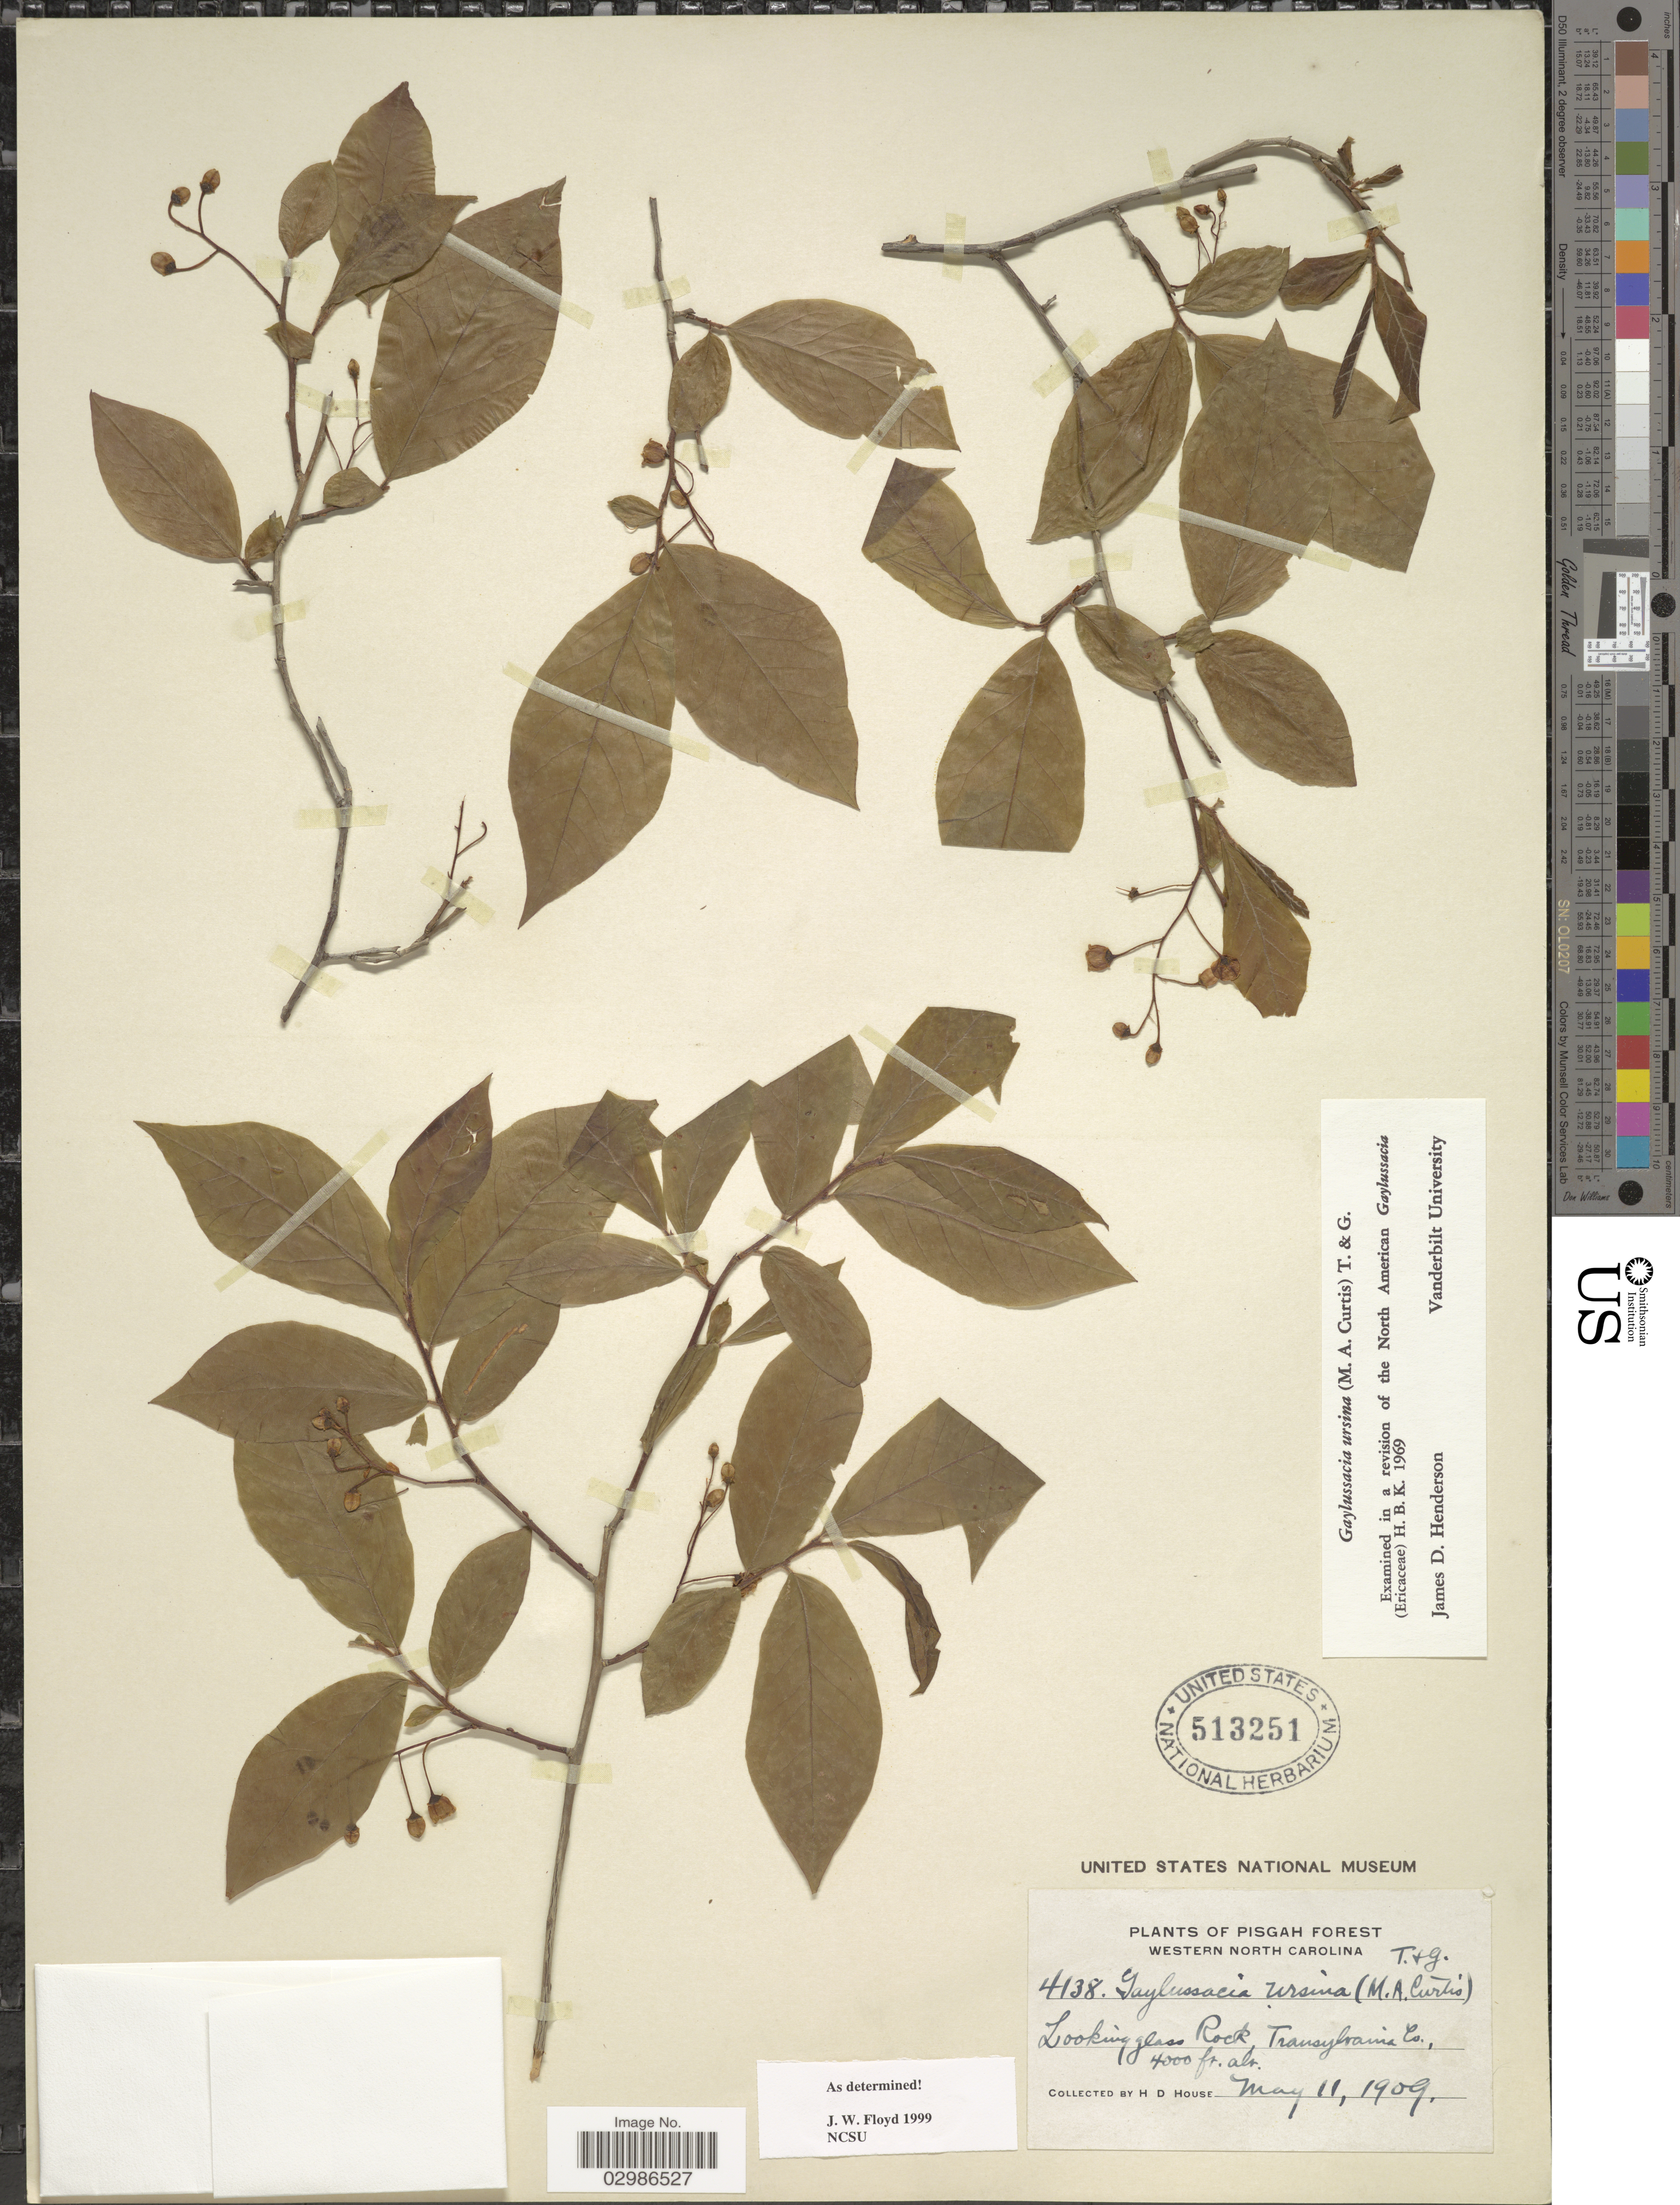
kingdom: Plantae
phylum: Tracheophyta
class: Magnoliopsida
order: Ericales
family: Ericaceae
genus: Gaylussacia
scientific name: Gaylussacia ursina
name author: (M.A. Curtis) Torr. & A. Gray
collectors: H. D. House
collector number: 4138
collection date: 1909-05-11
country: United States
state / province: North Carolina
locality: Pisgah Forest. Western North Carolina. Looking glass Rock, Transylvania Co.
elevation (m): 1219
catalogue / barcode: US 513251